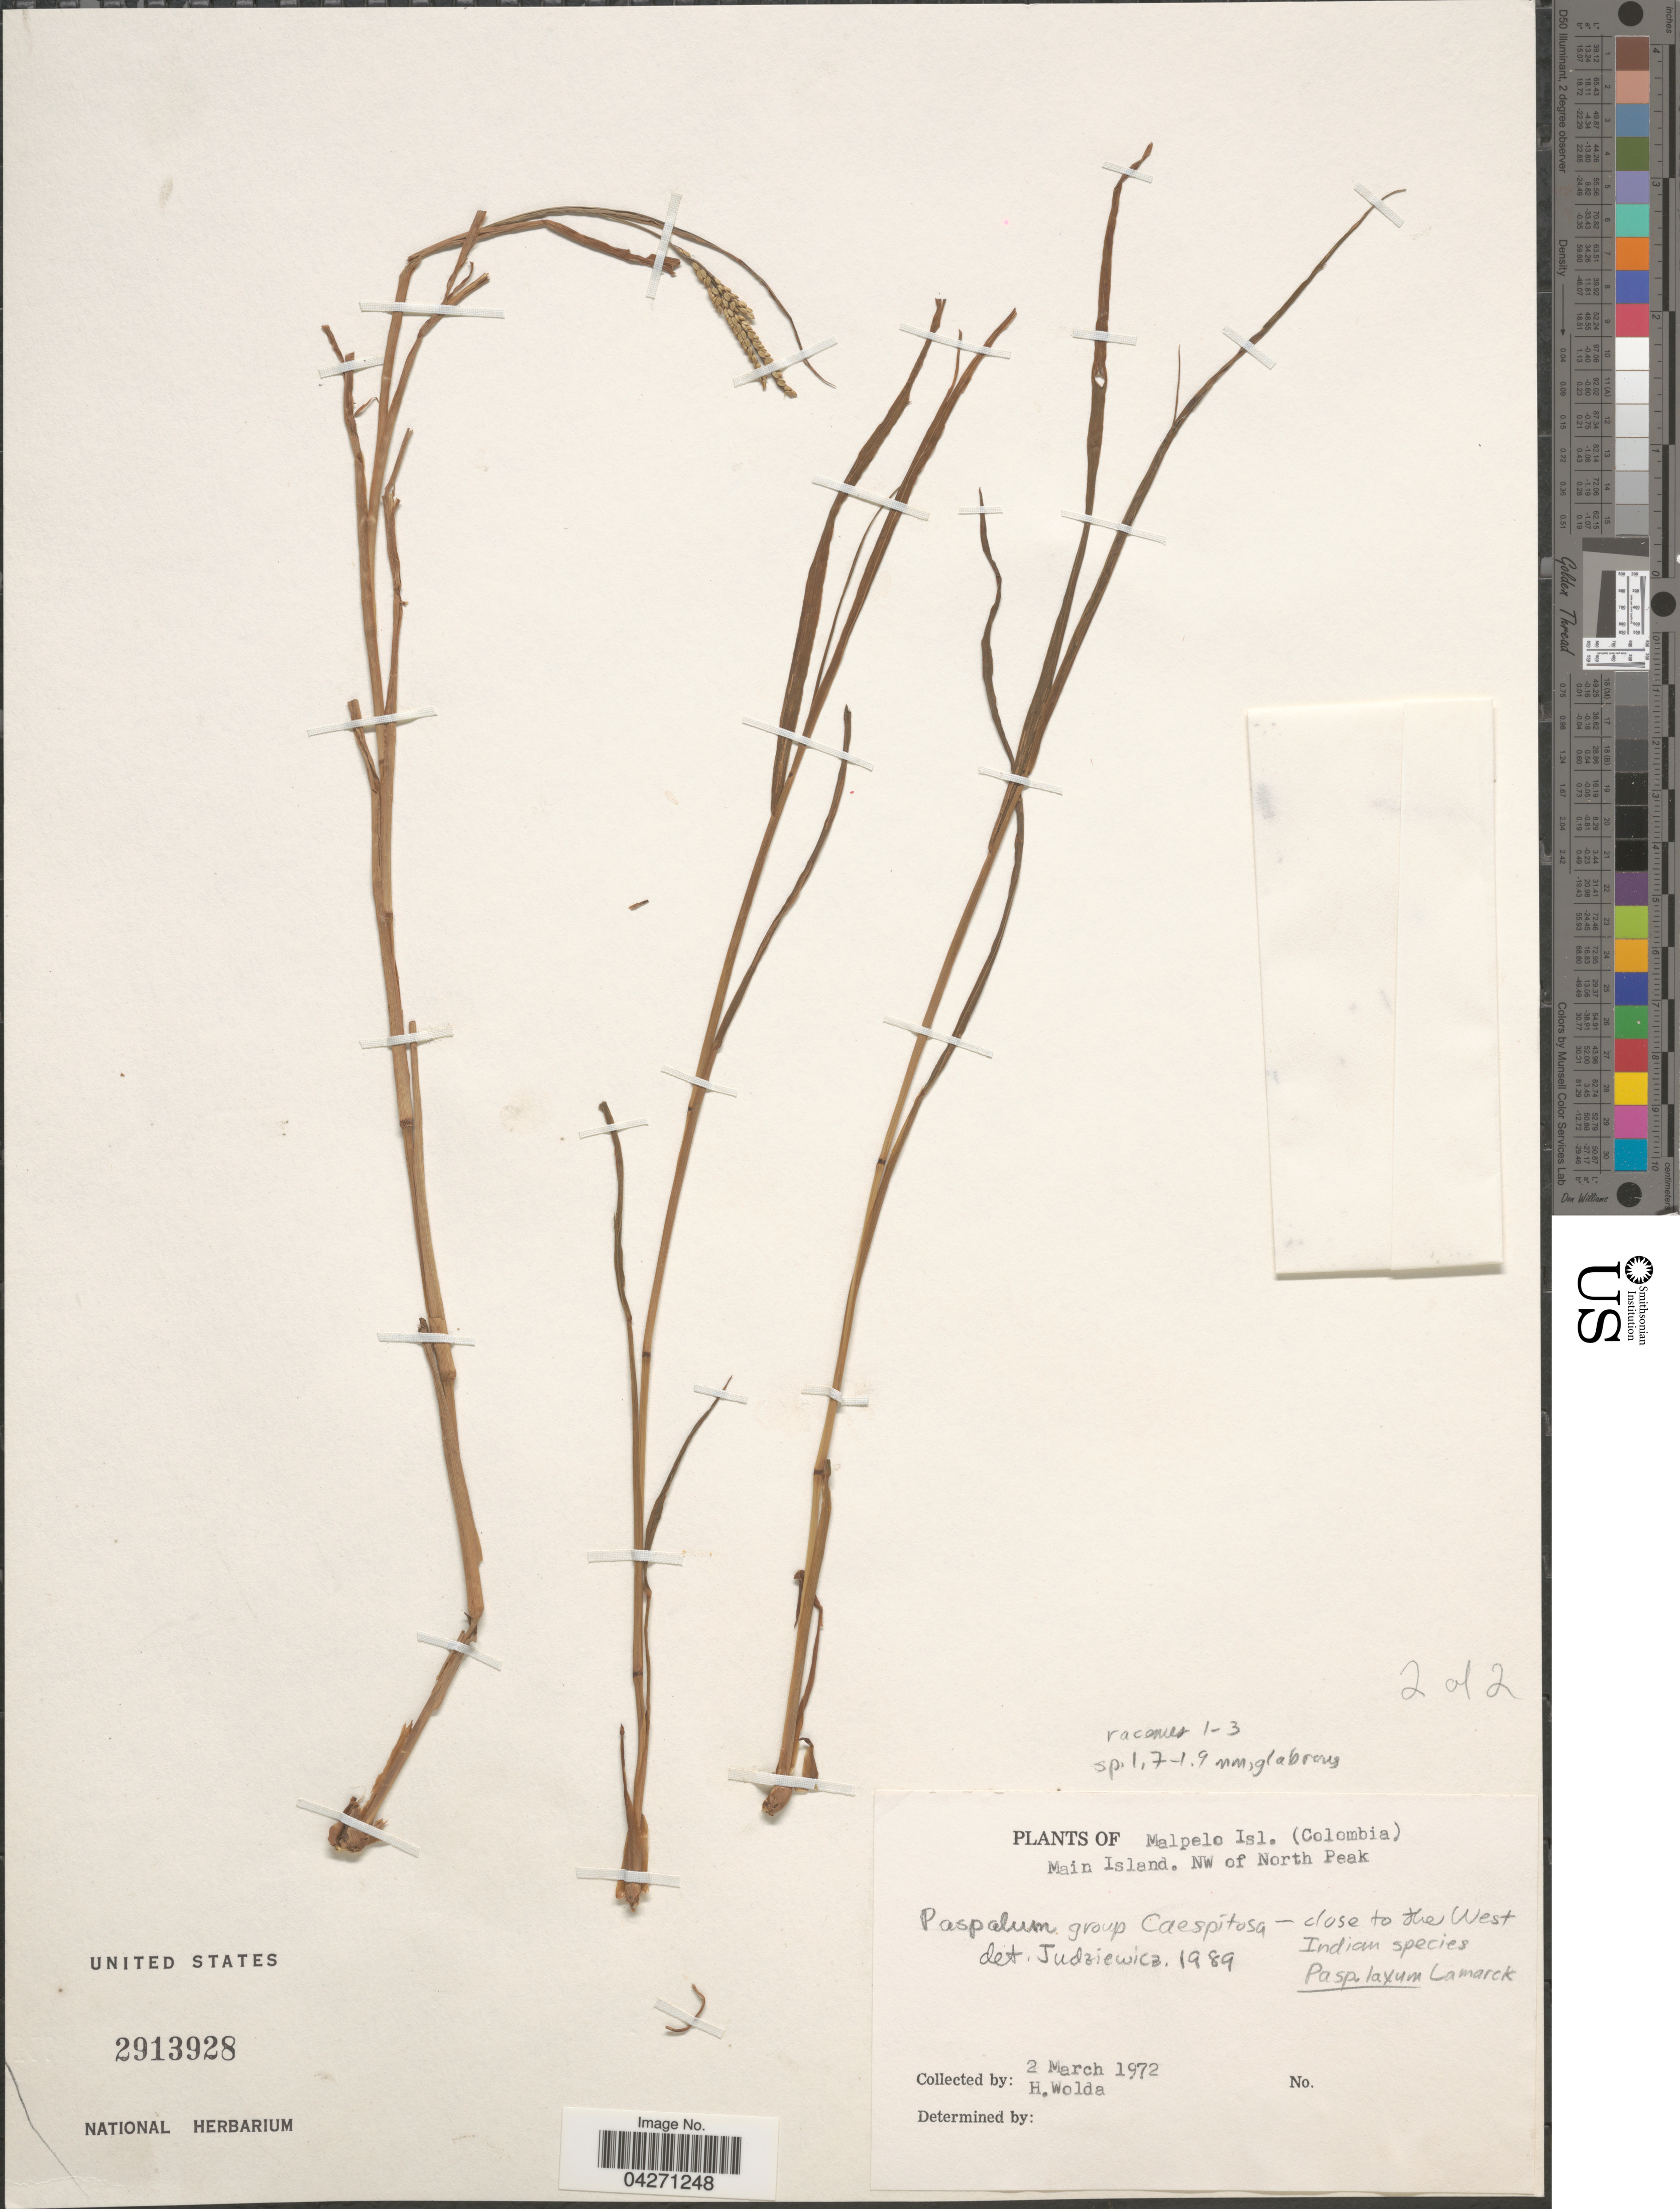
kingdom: Plantae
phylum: Tracheophyta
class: Liliopsida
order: Poales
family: Poaceae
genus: Paspalum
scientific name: Paspalum laxum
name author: Lam.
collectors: H. Wolda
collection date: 1972-03-02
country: Colombia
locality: Malpelo Isl. Main Island. NW of North Peak.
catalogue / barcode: US 2913928